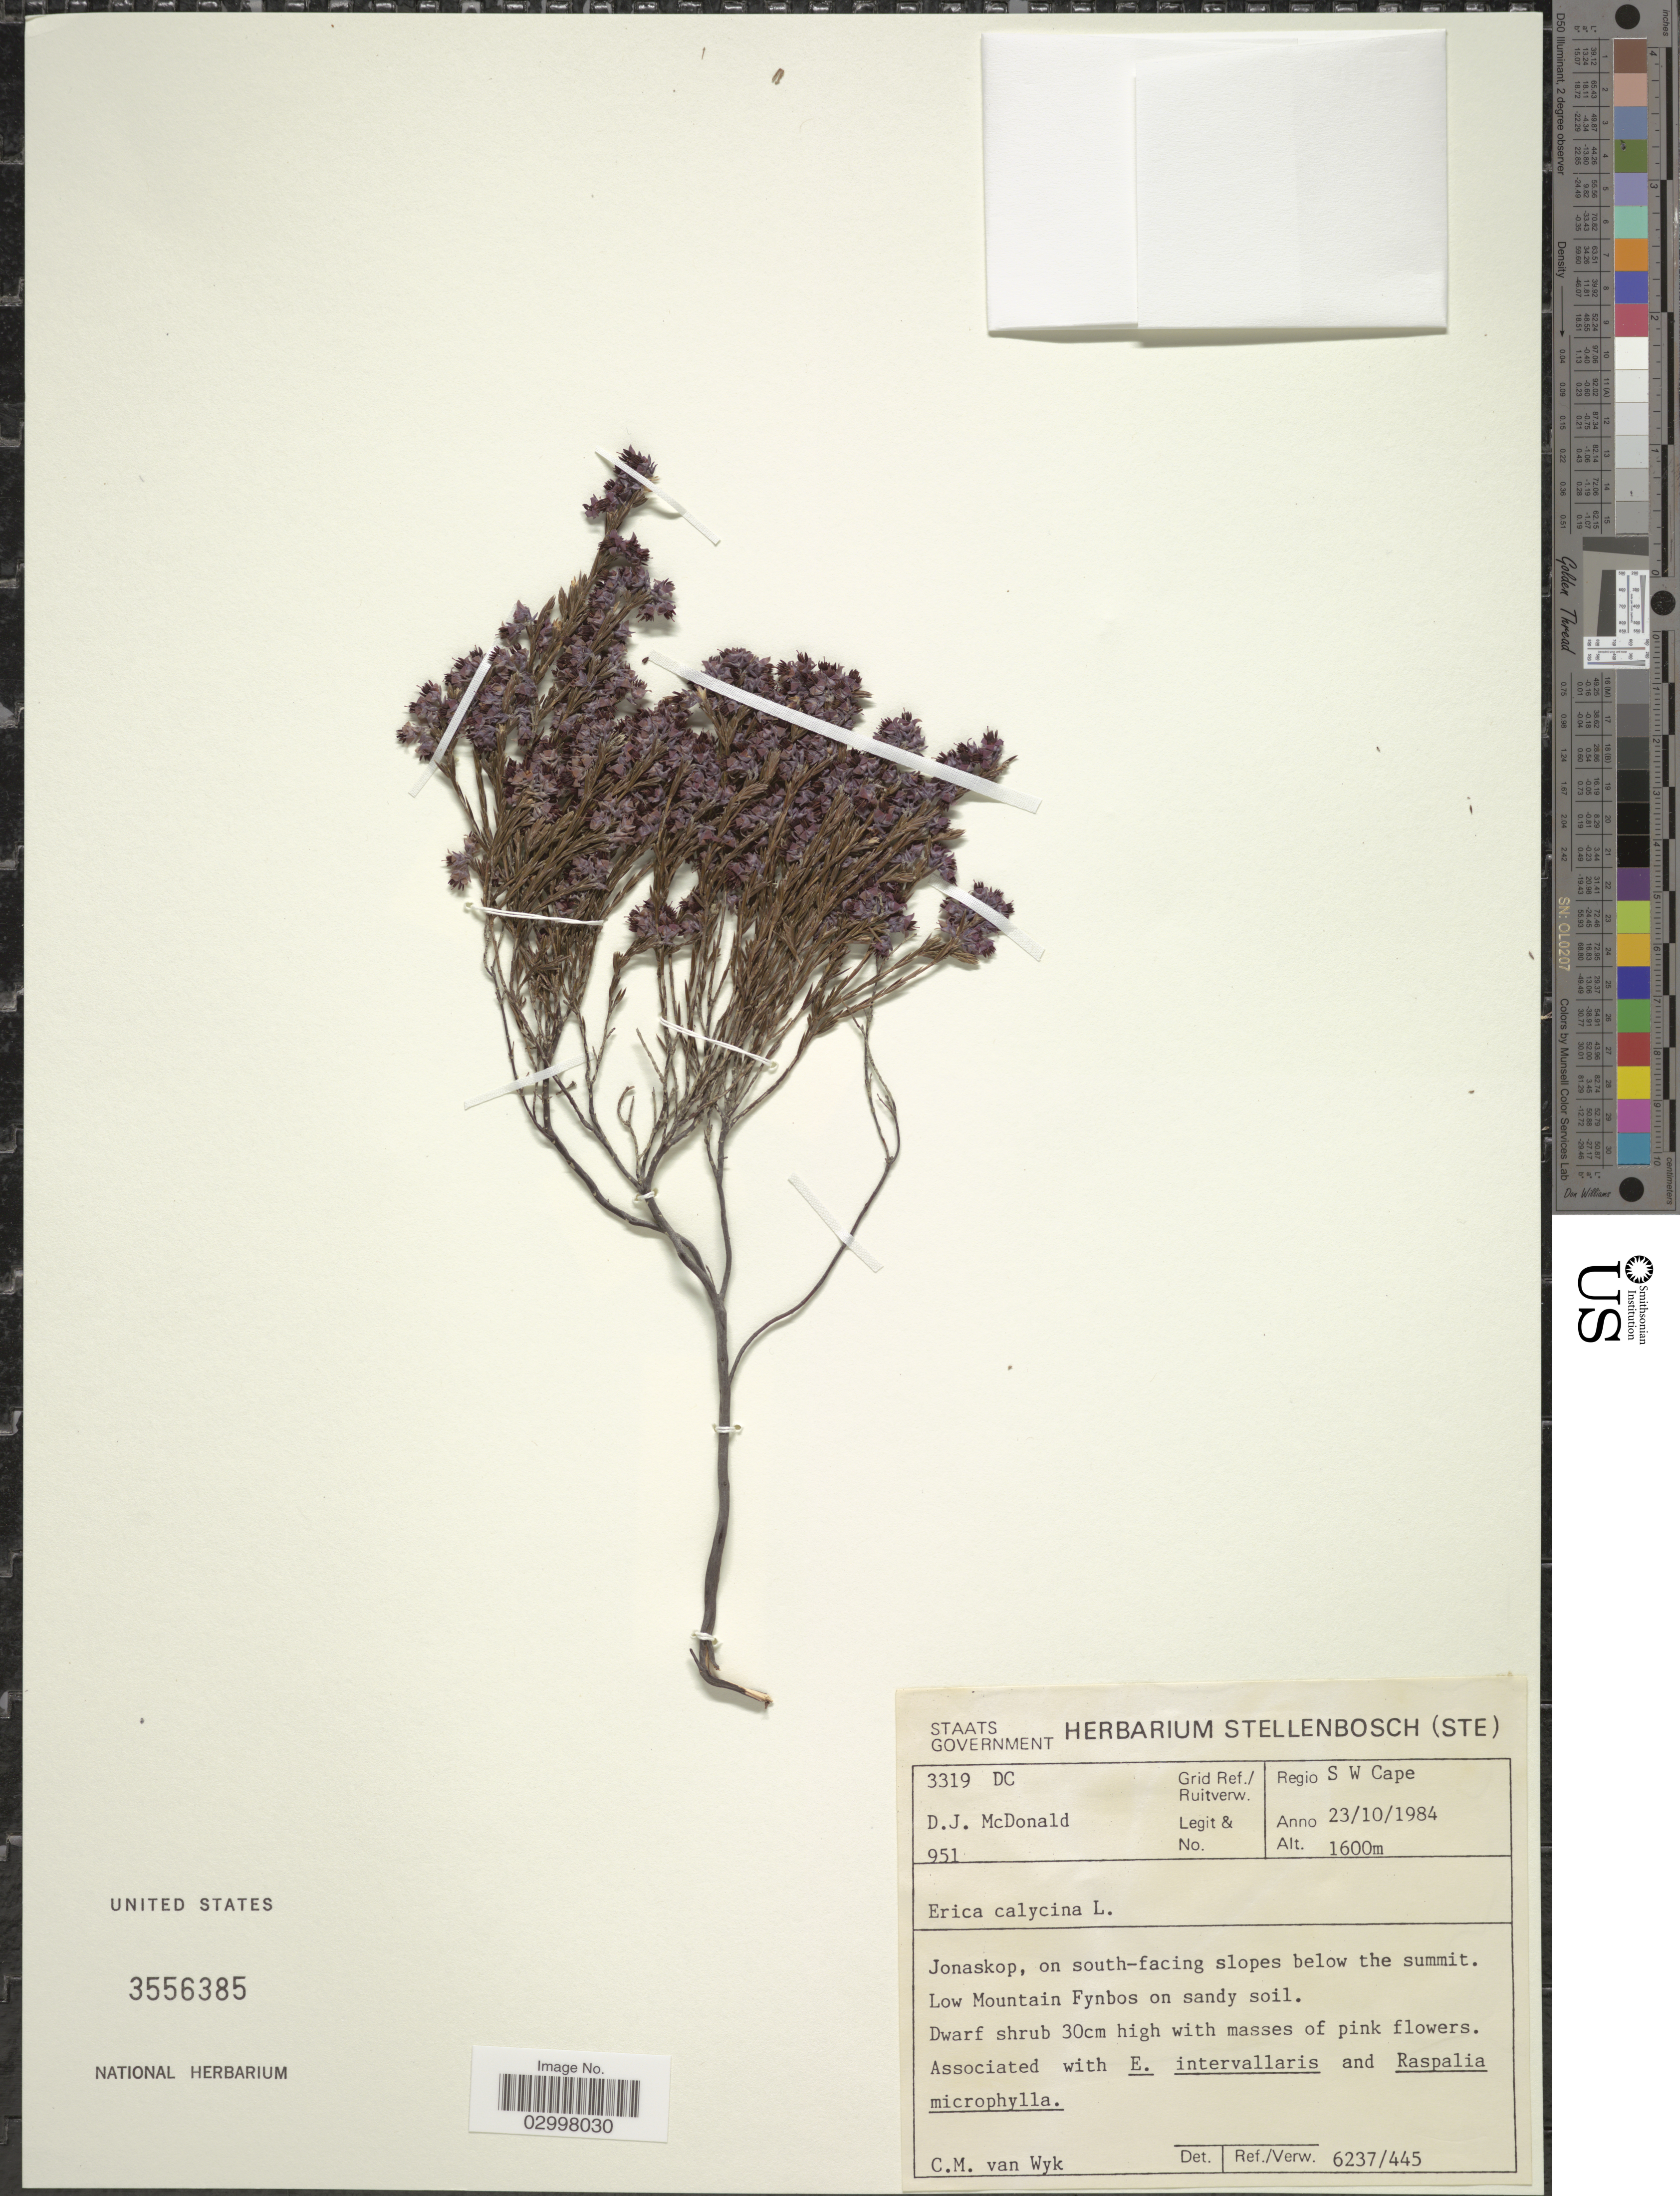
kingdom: Plantae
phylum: Tracheophyta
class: Magnoliopsida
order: Ericales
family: Ericaceae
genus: Erica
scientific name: Erica calycina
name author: L.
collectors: D. McDonald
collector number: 951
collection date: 1984-10-23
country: South Africa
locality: Regio S W Cape. Grid Ref., Ruitverw. 3319 DC. Jonaskop, on south-facing slopes below the summit. Low Mountain Fynbos on sandy soil.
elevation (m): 1600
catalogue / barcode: US 3556385